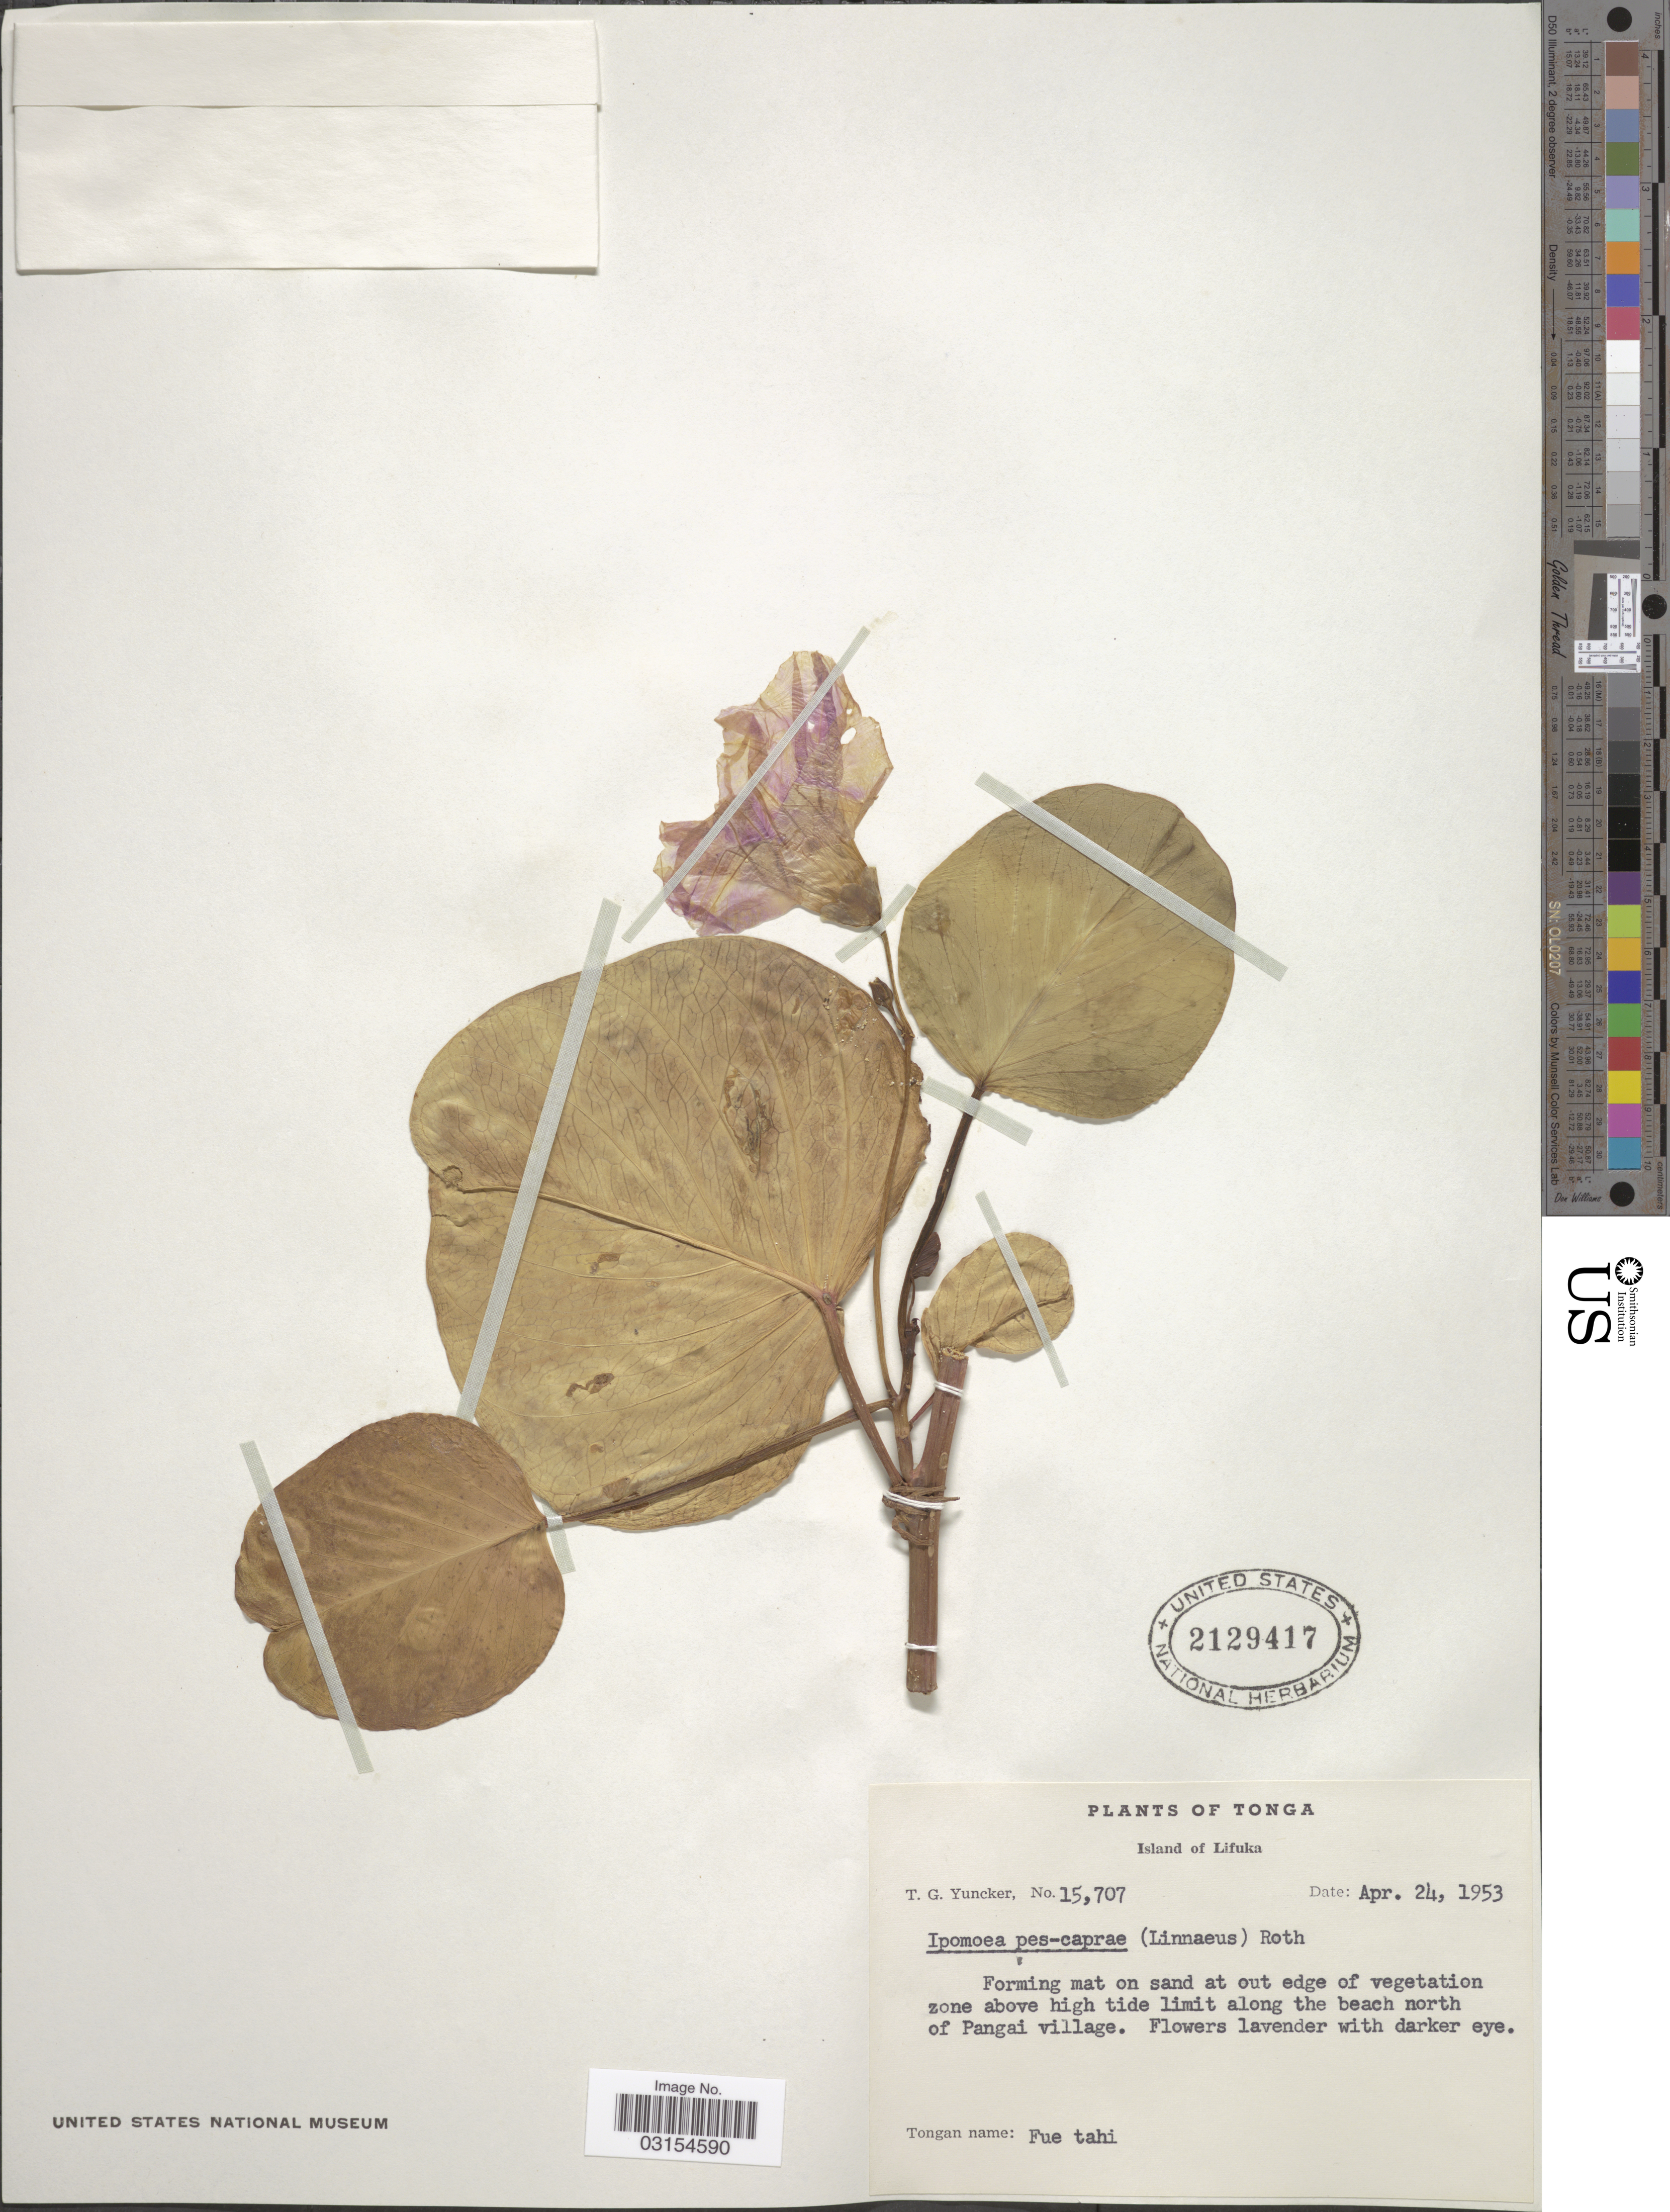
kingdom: Plantae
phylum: Tracheophyta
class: Magnoliopsida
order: Solanales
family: Convolvulaceae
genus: Ipomoea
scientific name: Ipomoea pes-caprae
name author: (L.) R. Br.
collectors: T. G. Yuncker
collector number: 15707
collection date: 1953-04-24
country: Tonga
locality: Island of Lifuka. Forming mat on sand at out edge of vegetation zone above tide limit along the beach north of Pangai village.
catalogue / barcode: US 2129417